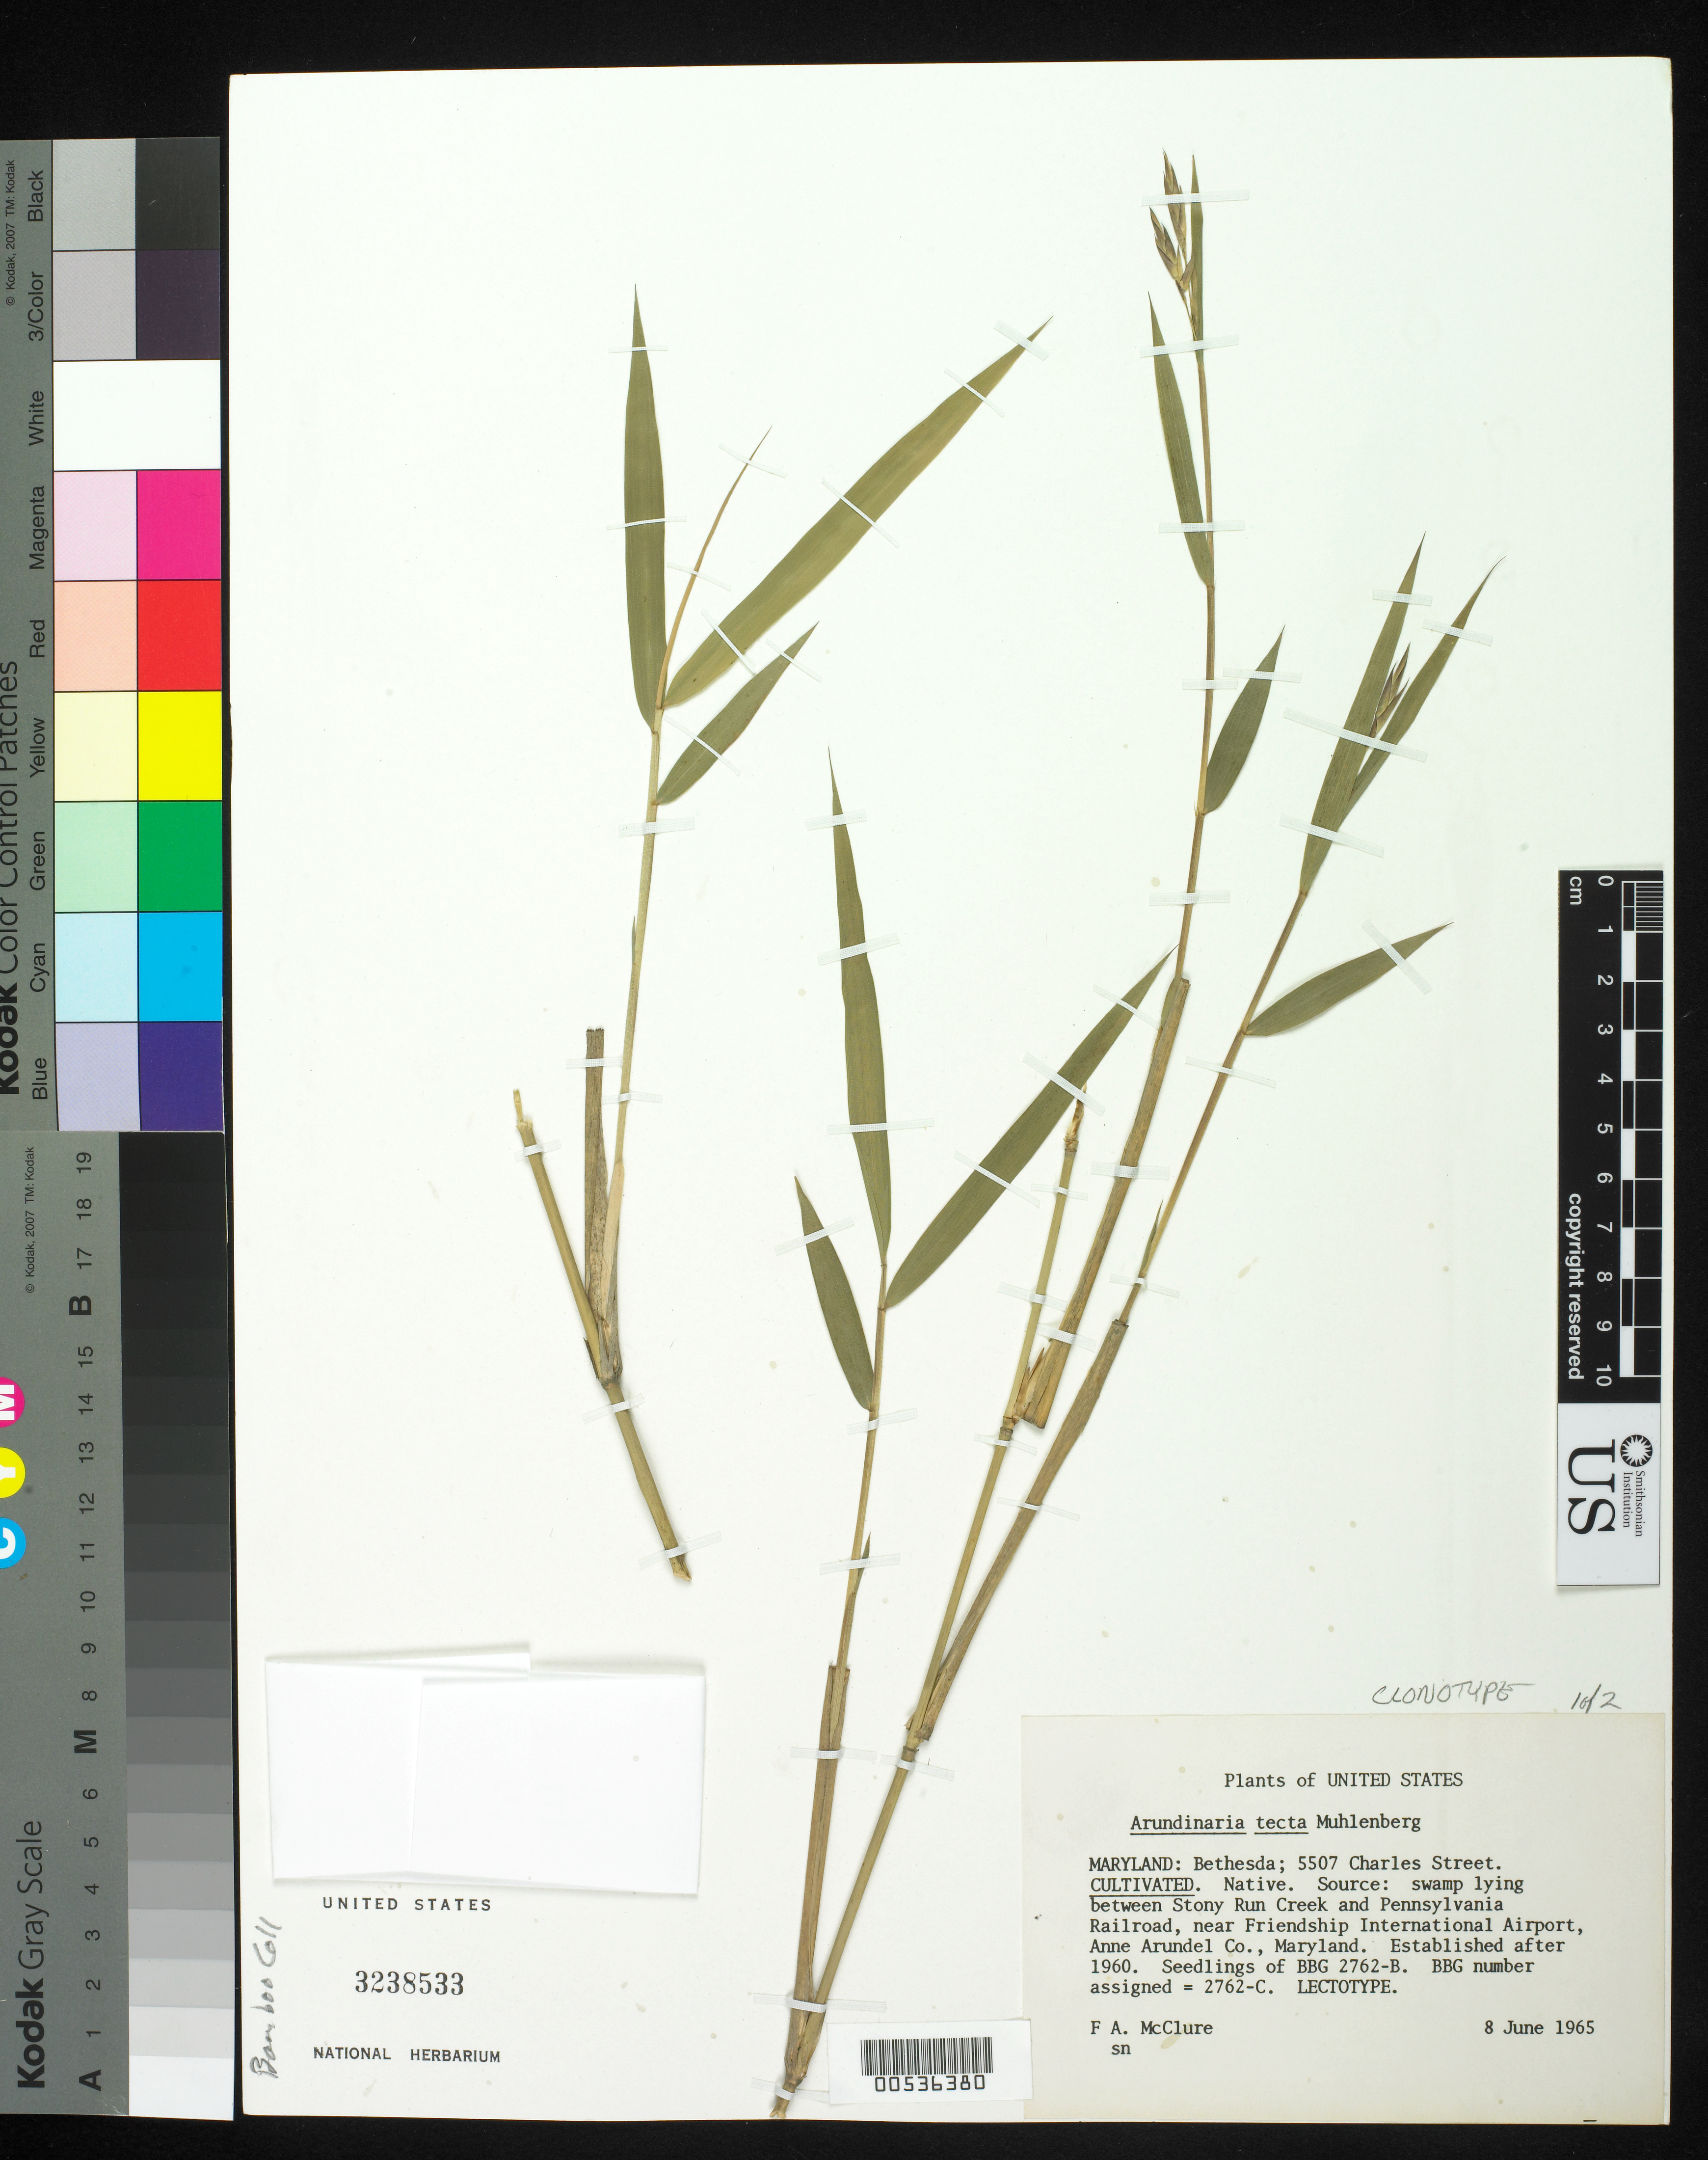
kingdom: Plantae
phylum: Tracheophyta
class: Liliopsida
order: Poales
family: Poaceae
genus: Arundinaria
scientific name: Arundinaria tecta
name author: (Walter) Muhl.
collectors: F. A. McClure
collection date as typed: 08 Jun 1965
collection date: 1965-06-08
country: United States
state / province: Maryland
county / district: Montgomery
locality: Bethesda, 5507 Charles Street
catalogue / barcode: US 3238533